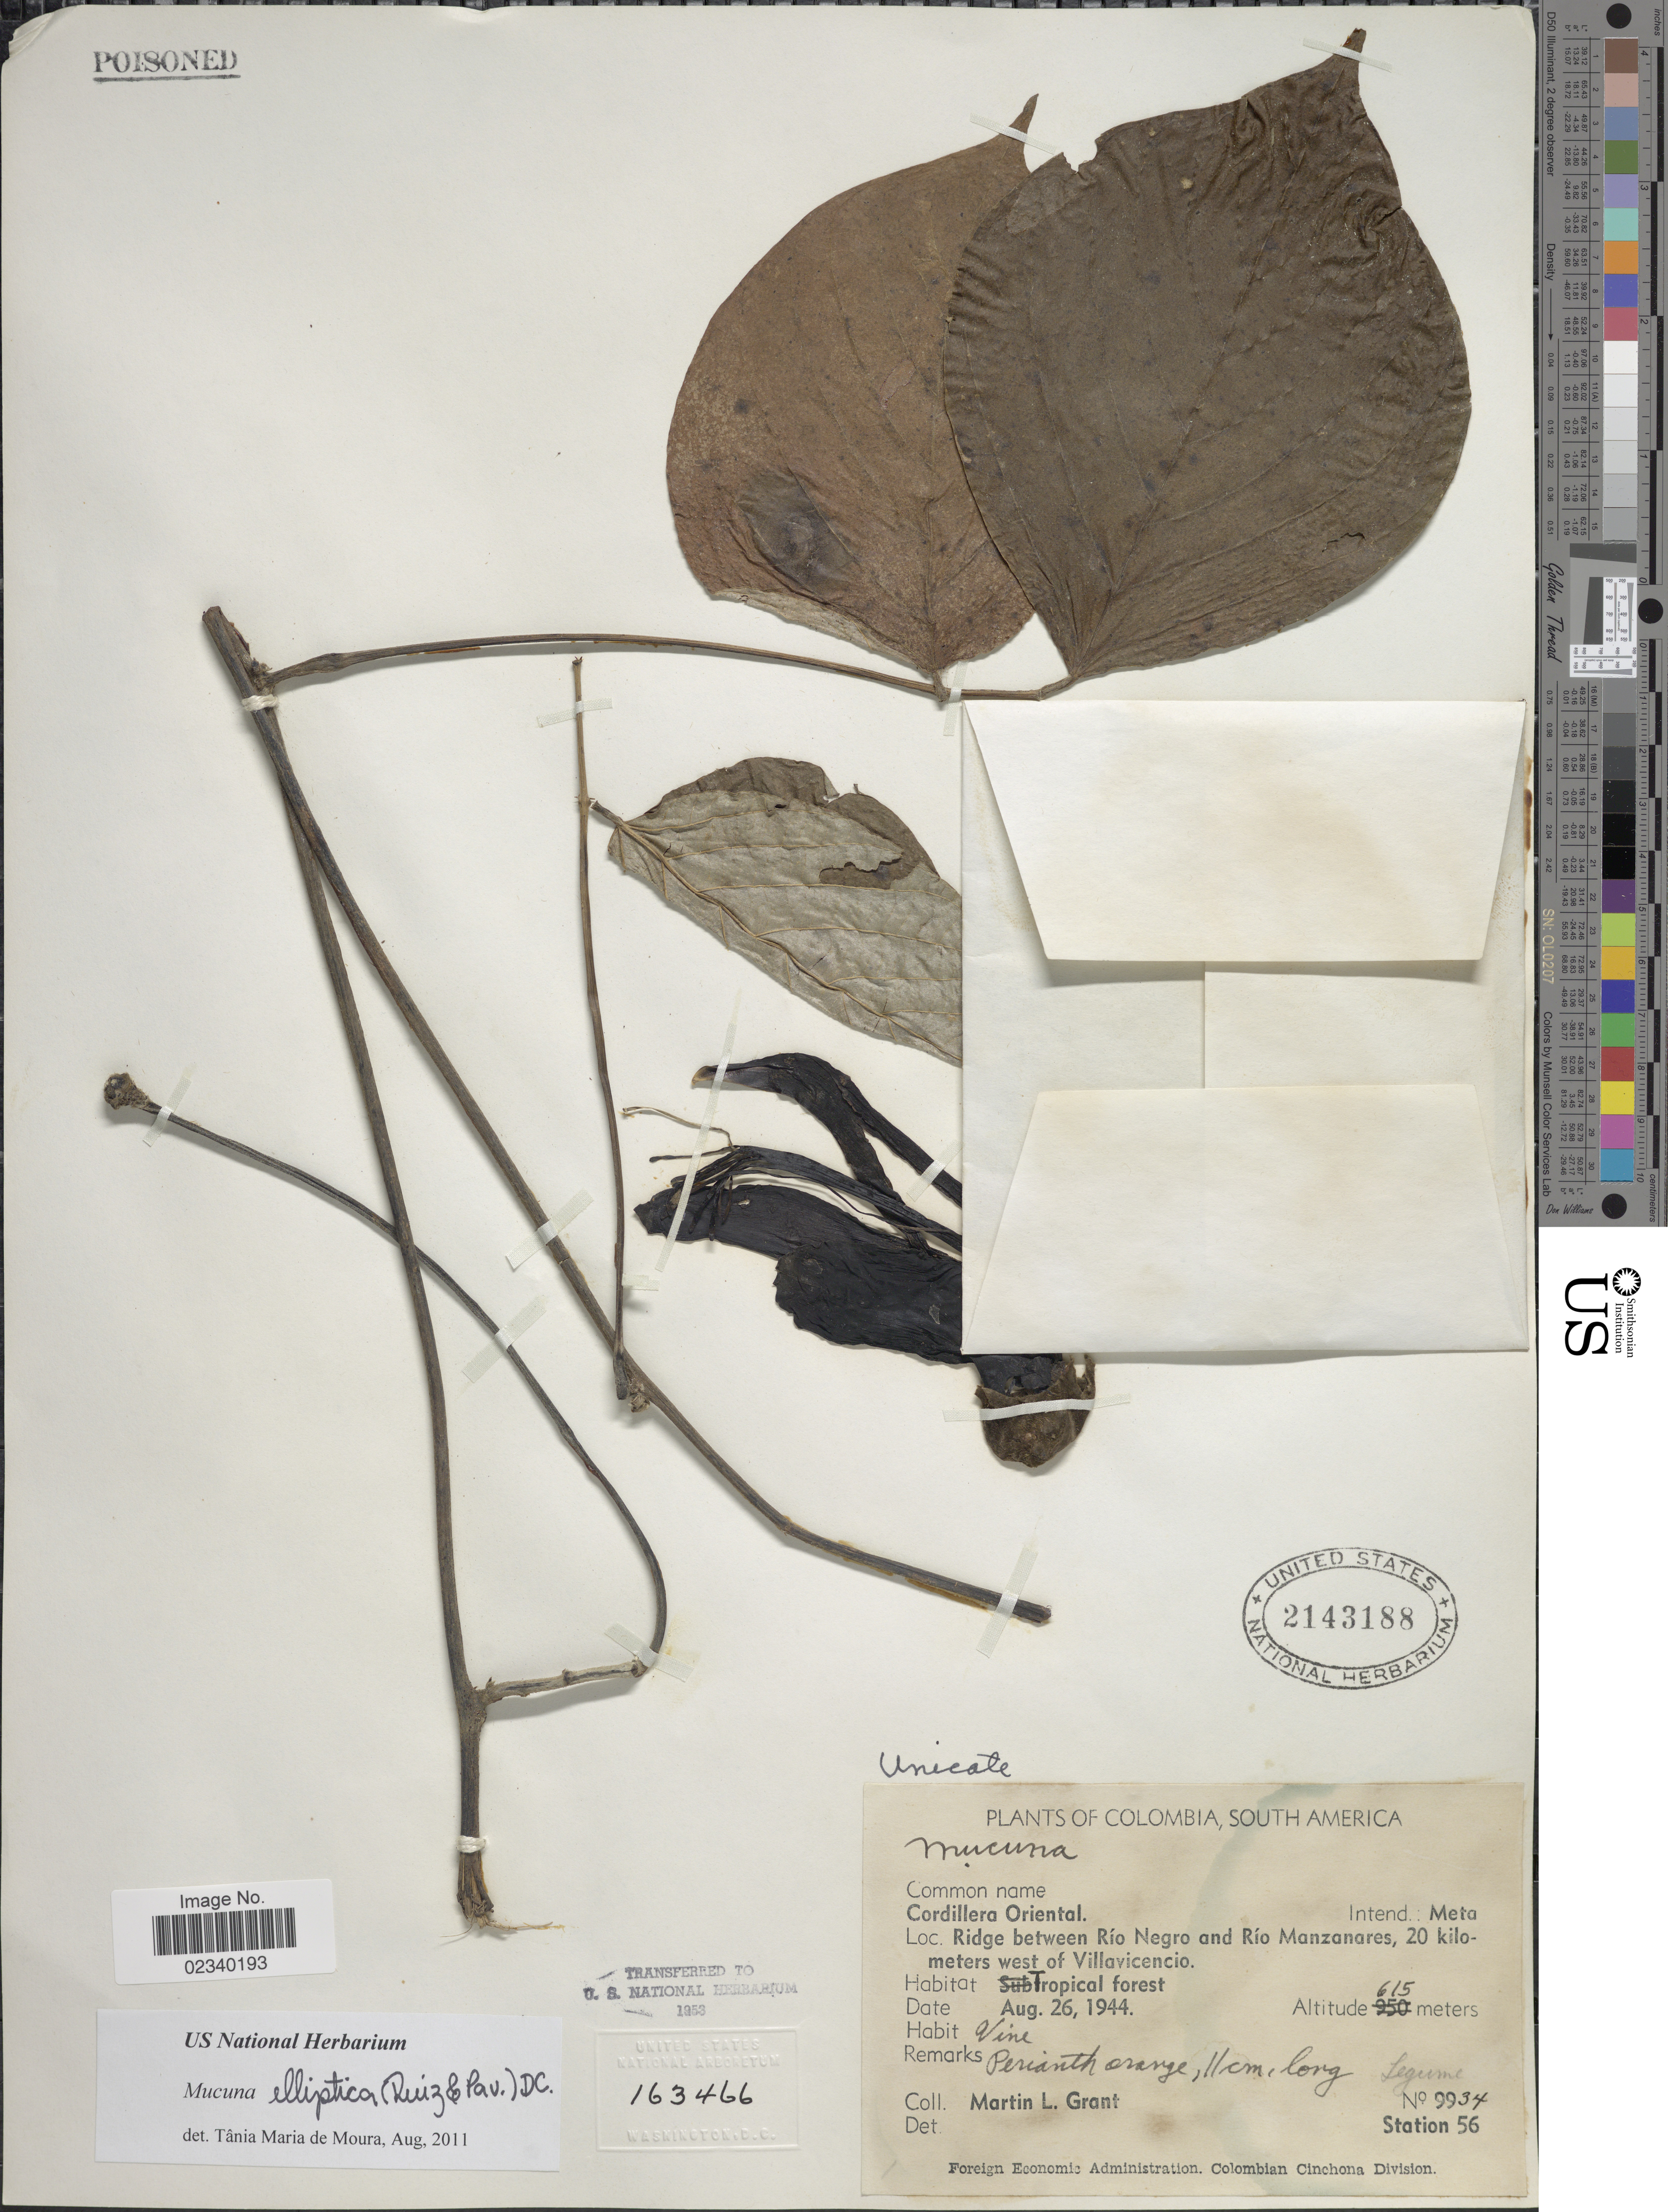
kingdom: Plantae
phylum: Tracheophyta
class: Magnoliopsida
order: Fabales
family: Fabaceae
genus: Mucuna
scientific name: Mucuna elliptica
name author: DC.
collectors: M. L. Grant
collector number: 9934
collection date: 1944-08-26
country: Colombia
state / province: Meta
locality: Intend.: Meta. Ridge between Rio Negro and Rio Manzanares, 20 kilometers west of Villavicencio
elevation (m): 615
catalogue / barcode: US 2143188